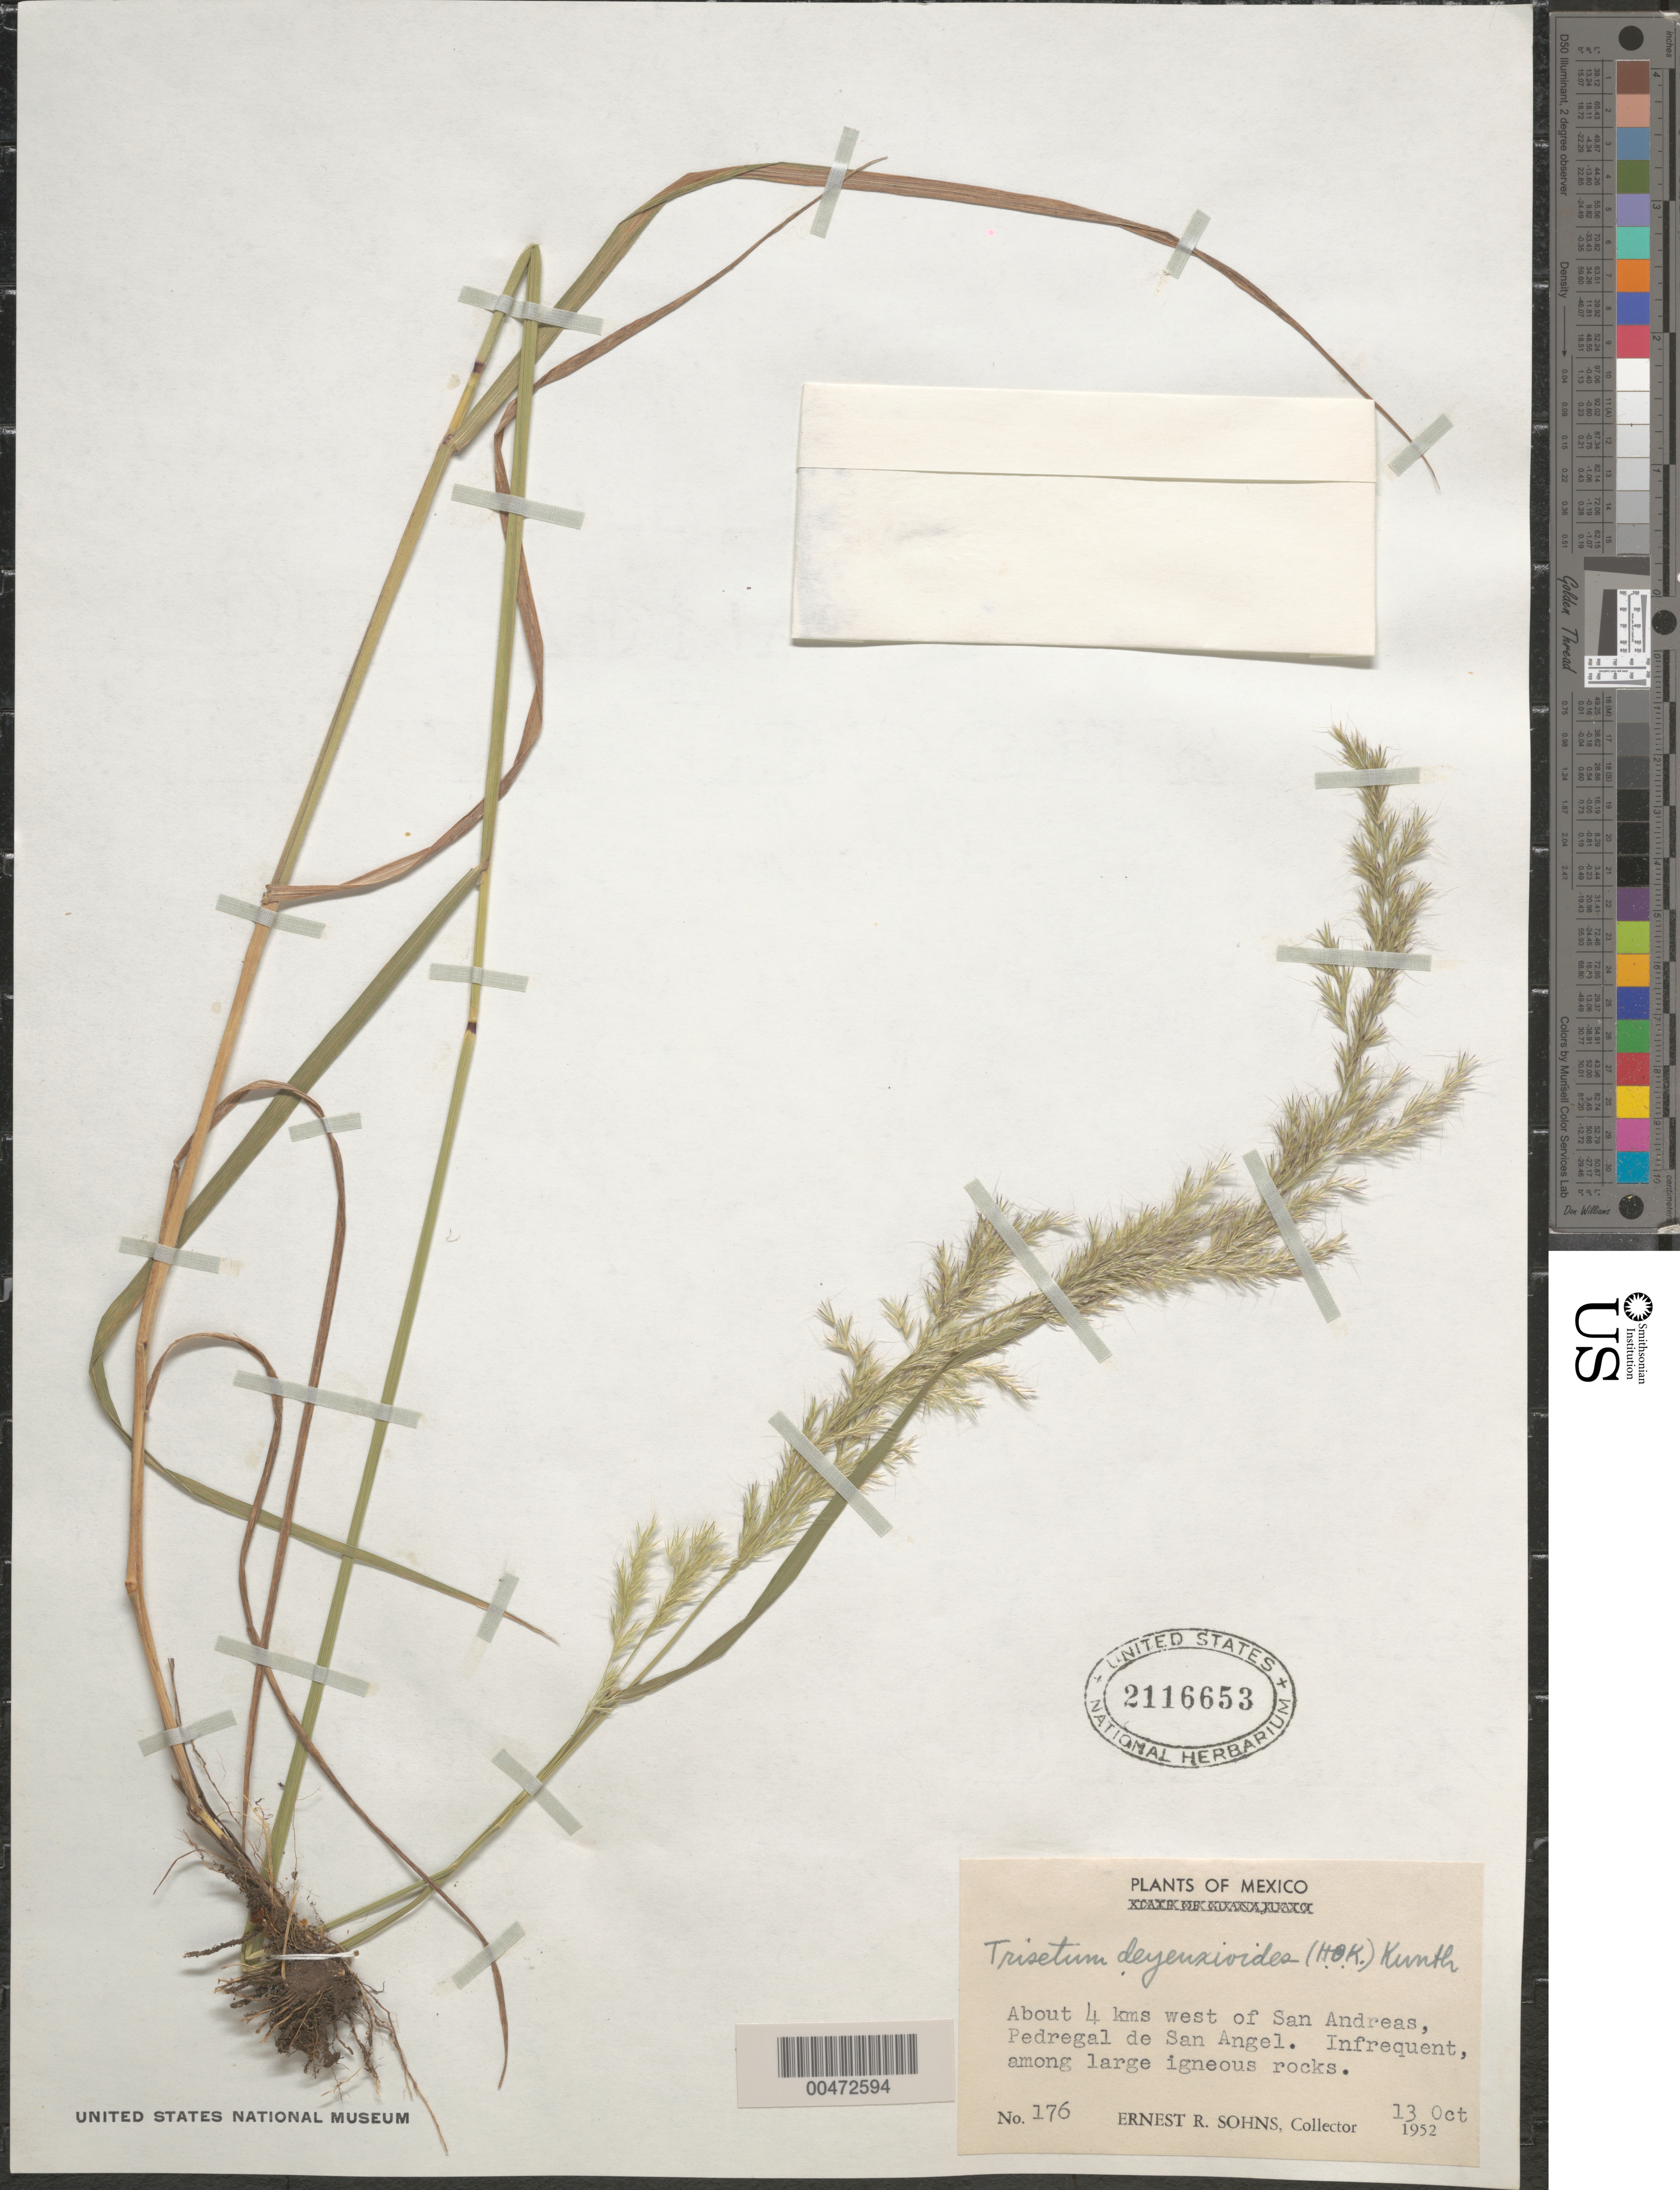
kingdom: Plantae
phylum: Tracheophyta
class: Liliopsida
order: Poales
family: Poaceae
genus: Trisetum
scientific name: Trisetum deyeuxioides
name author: (Kunth) Kunth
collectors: E. R. Sohns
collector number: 176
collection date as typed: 13 Oct 1952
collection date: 1952-10-13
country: Mexico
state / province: Distrito Federal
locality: About 4 km W of San Andreas, Pedregal de San Angel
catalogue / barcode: US 2116653